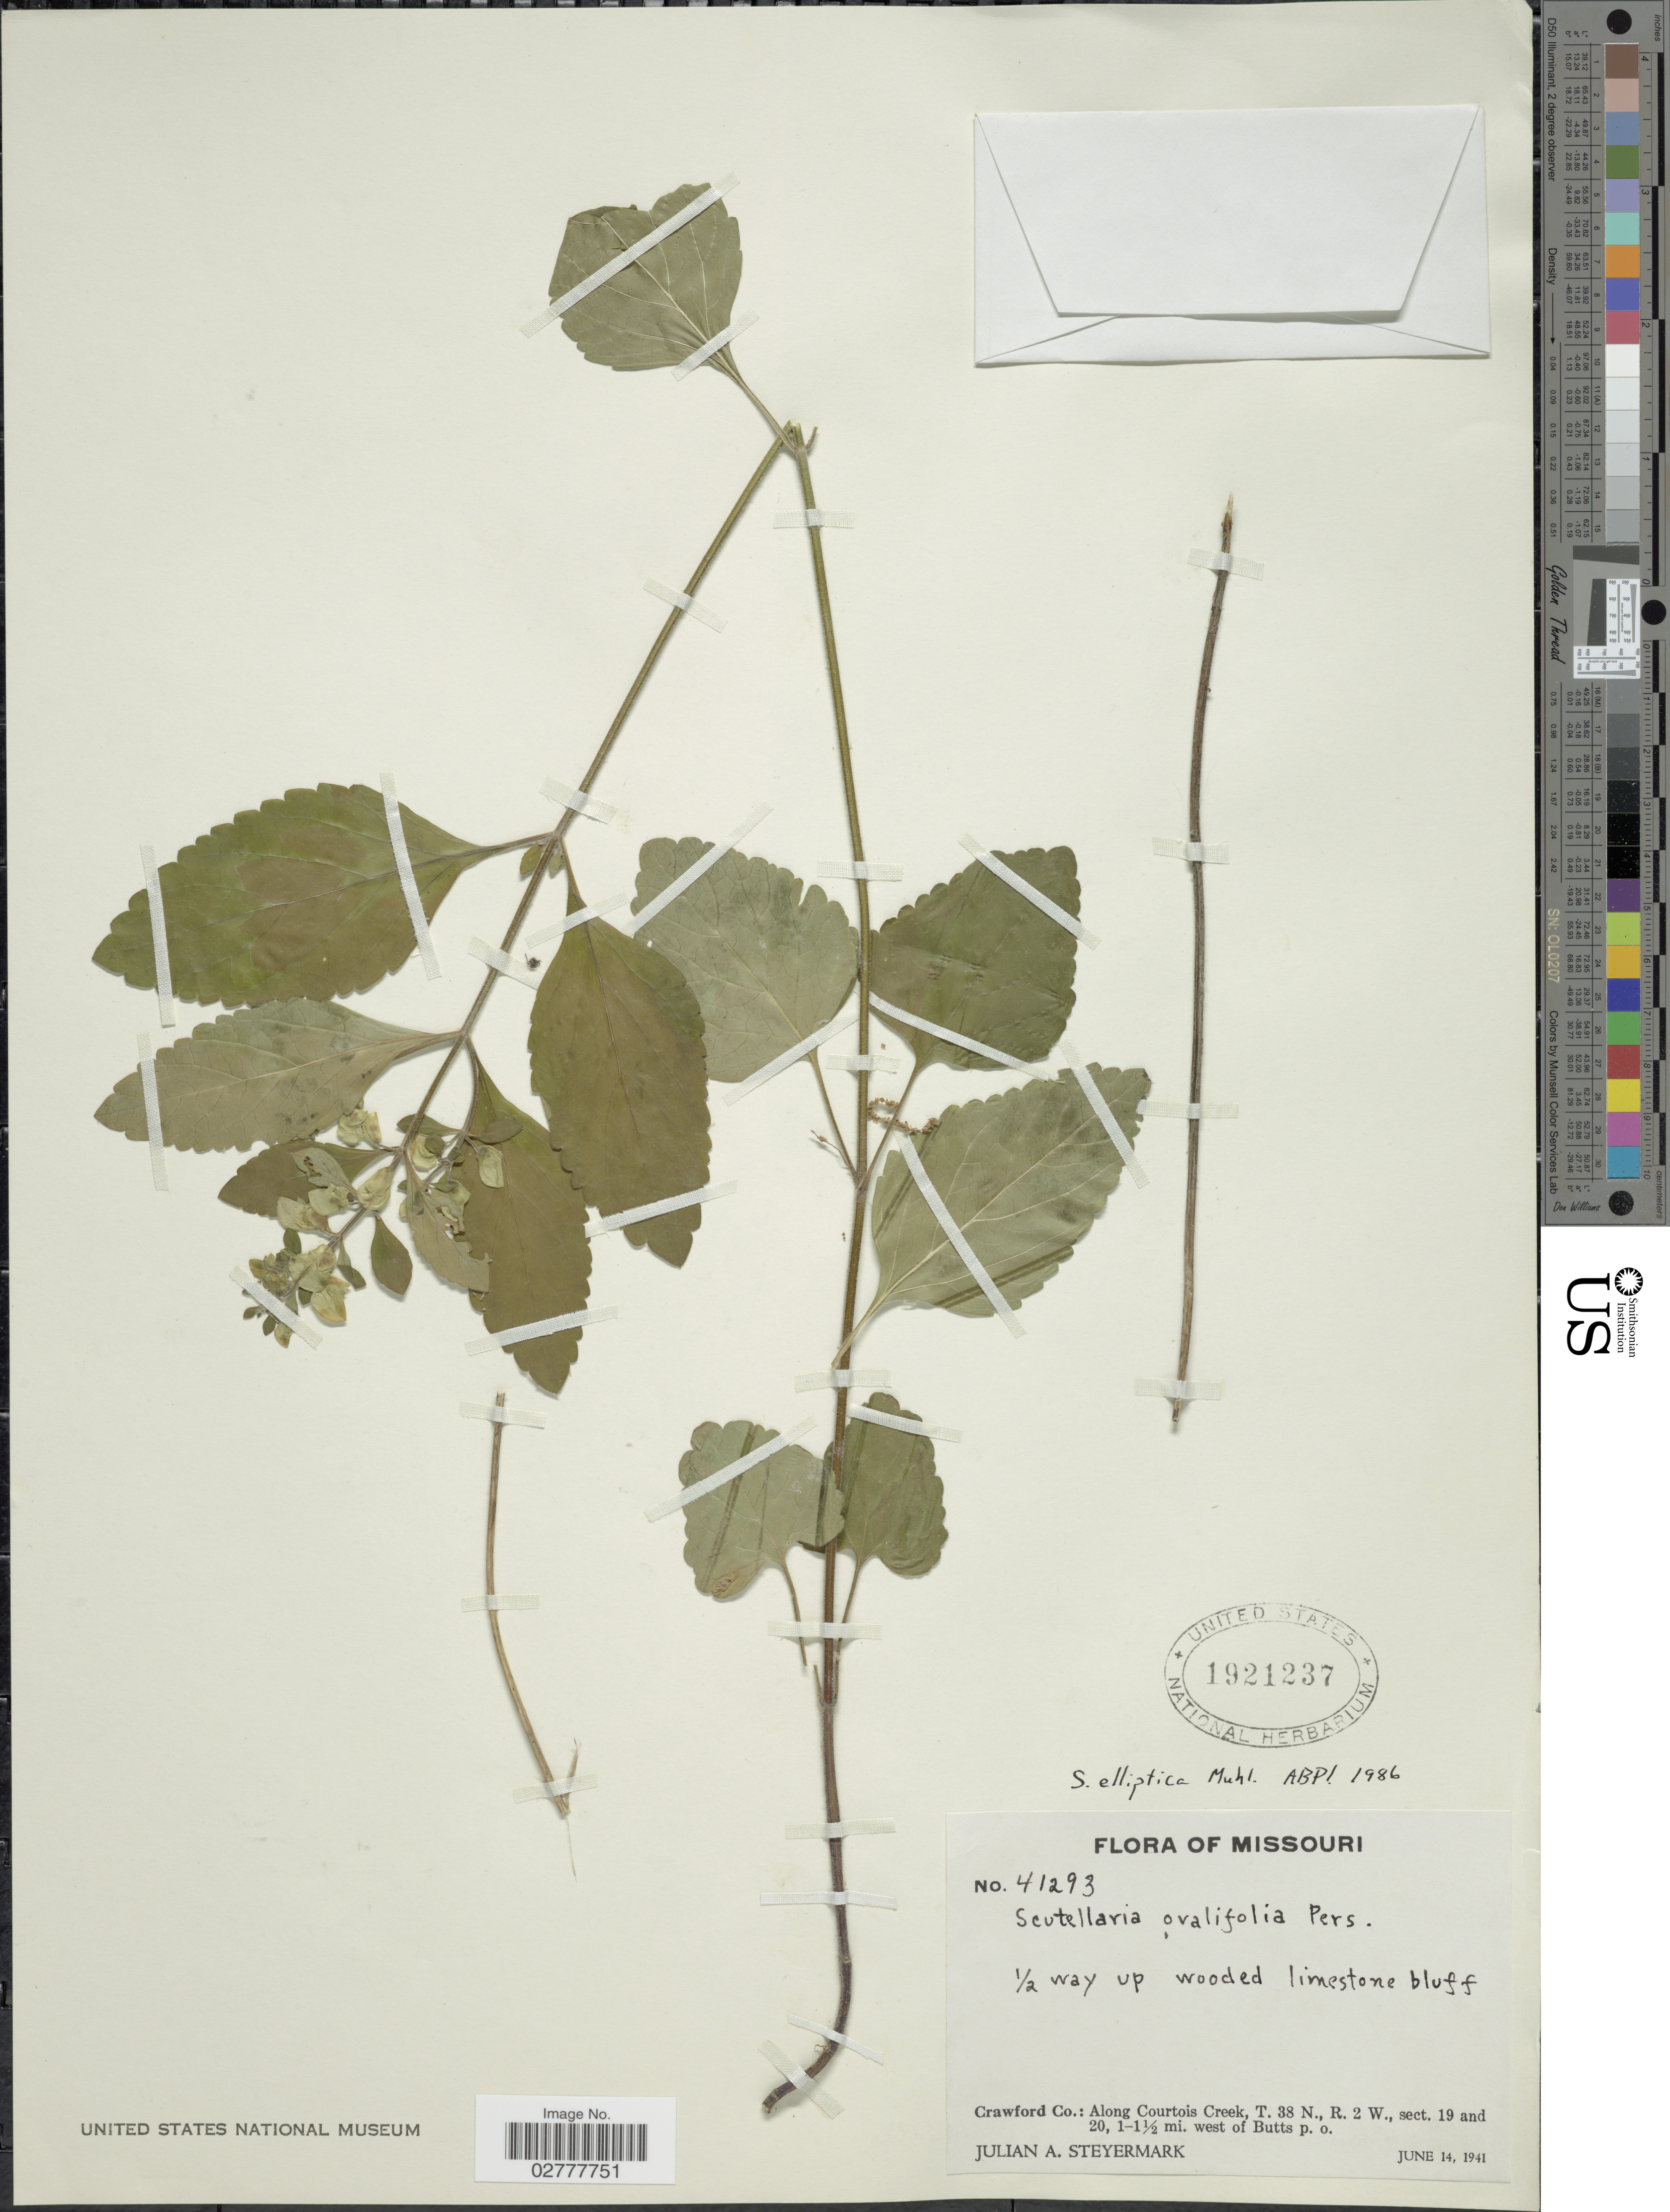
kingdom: Plantae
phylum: Tracheophyta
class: Magnoliopsida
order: Lamiales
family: Lamiaceae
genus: Scutellaria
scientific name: Scutellaria elliptica var. elliptica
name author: Muhl.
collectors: J. Steyermark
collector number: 41293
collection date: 1941-06-14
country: United States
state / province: Missouri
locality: Crawford Co.: Along Courtois Creek, T. 38 N., R. 2 W., sect. 19 and 20, 1-1 1/2 mi. west of Butts p. o.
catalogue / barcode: US 1921237